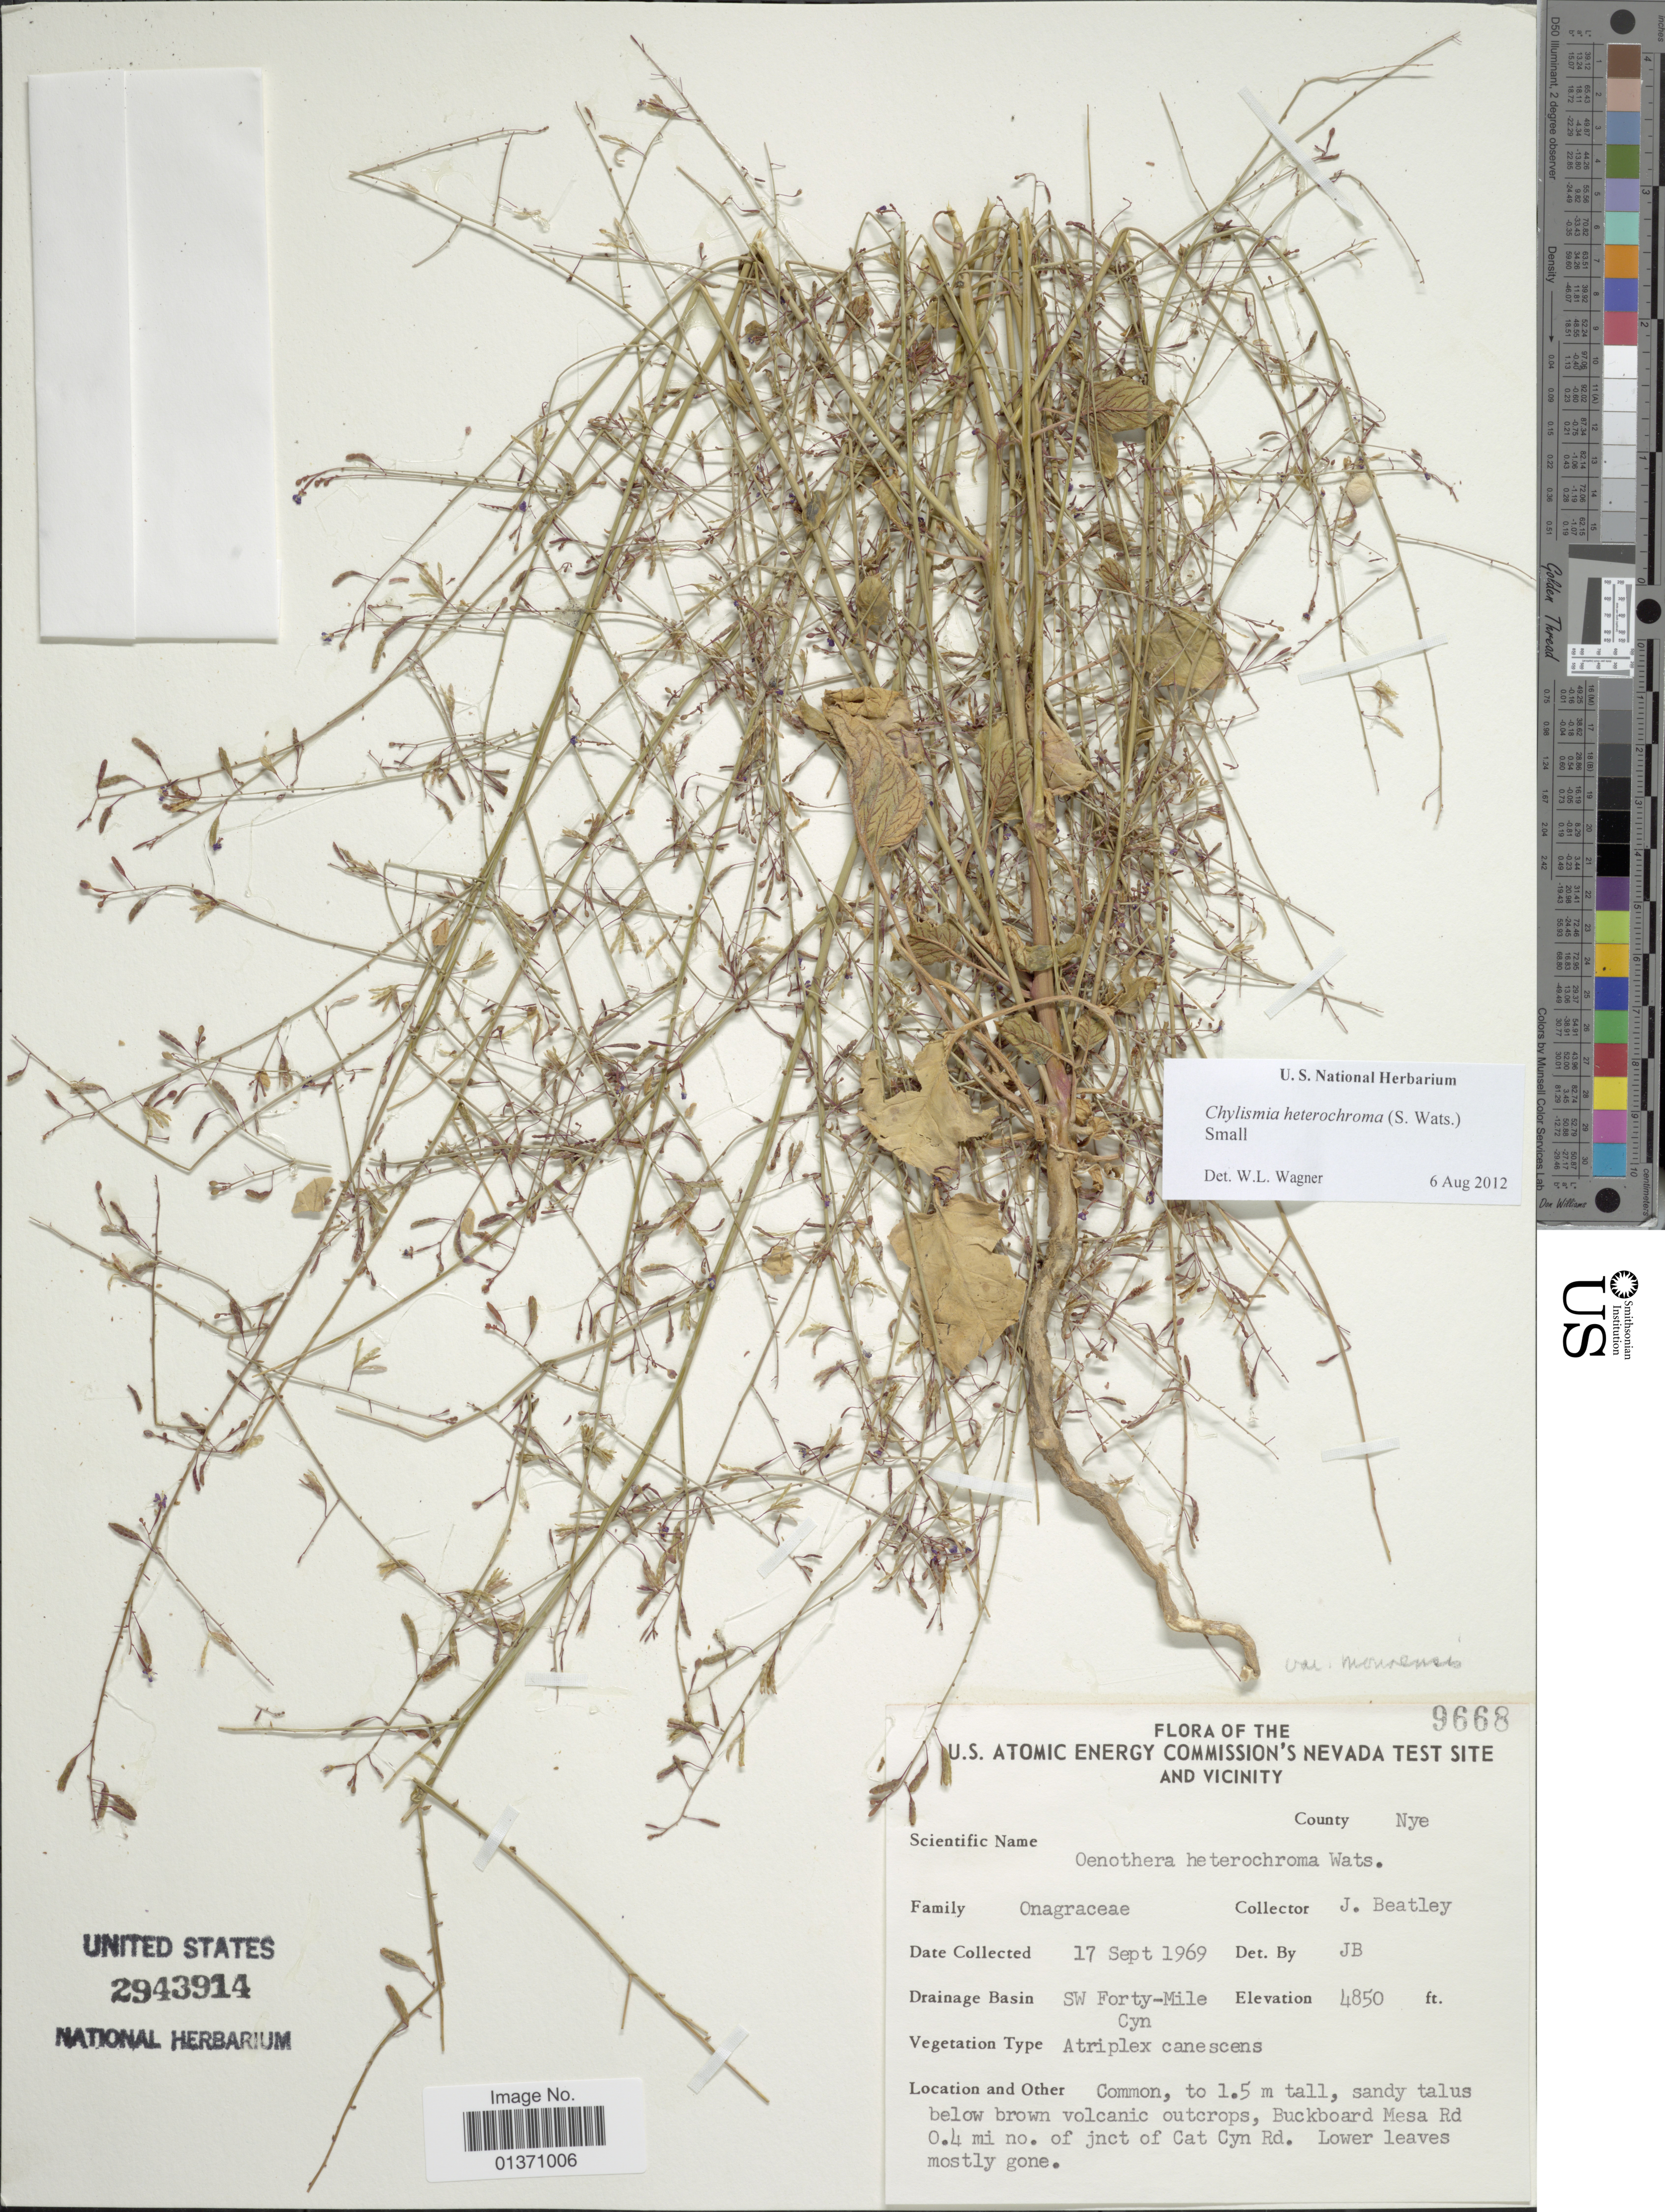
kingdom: Plantae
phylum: Tracheophyta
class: Magnoliopsida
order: Myrtales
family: Onagraceae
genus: Chylismia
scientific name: Chylismia heterochroma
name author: (S. Watson) Small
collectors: J. C. Beatley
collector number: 9668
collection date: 1969-09-17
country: United States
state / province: Nevada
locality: U. S. Atomic Energy Commission's Nevada Test Site and Vicinity, SW Forty-Mile Cyn, Buckboard Mesa Rd 0.4 mi no. of jnct of Cat Cyn Rd, County Nye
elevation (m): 1478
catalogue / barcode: US 2943914